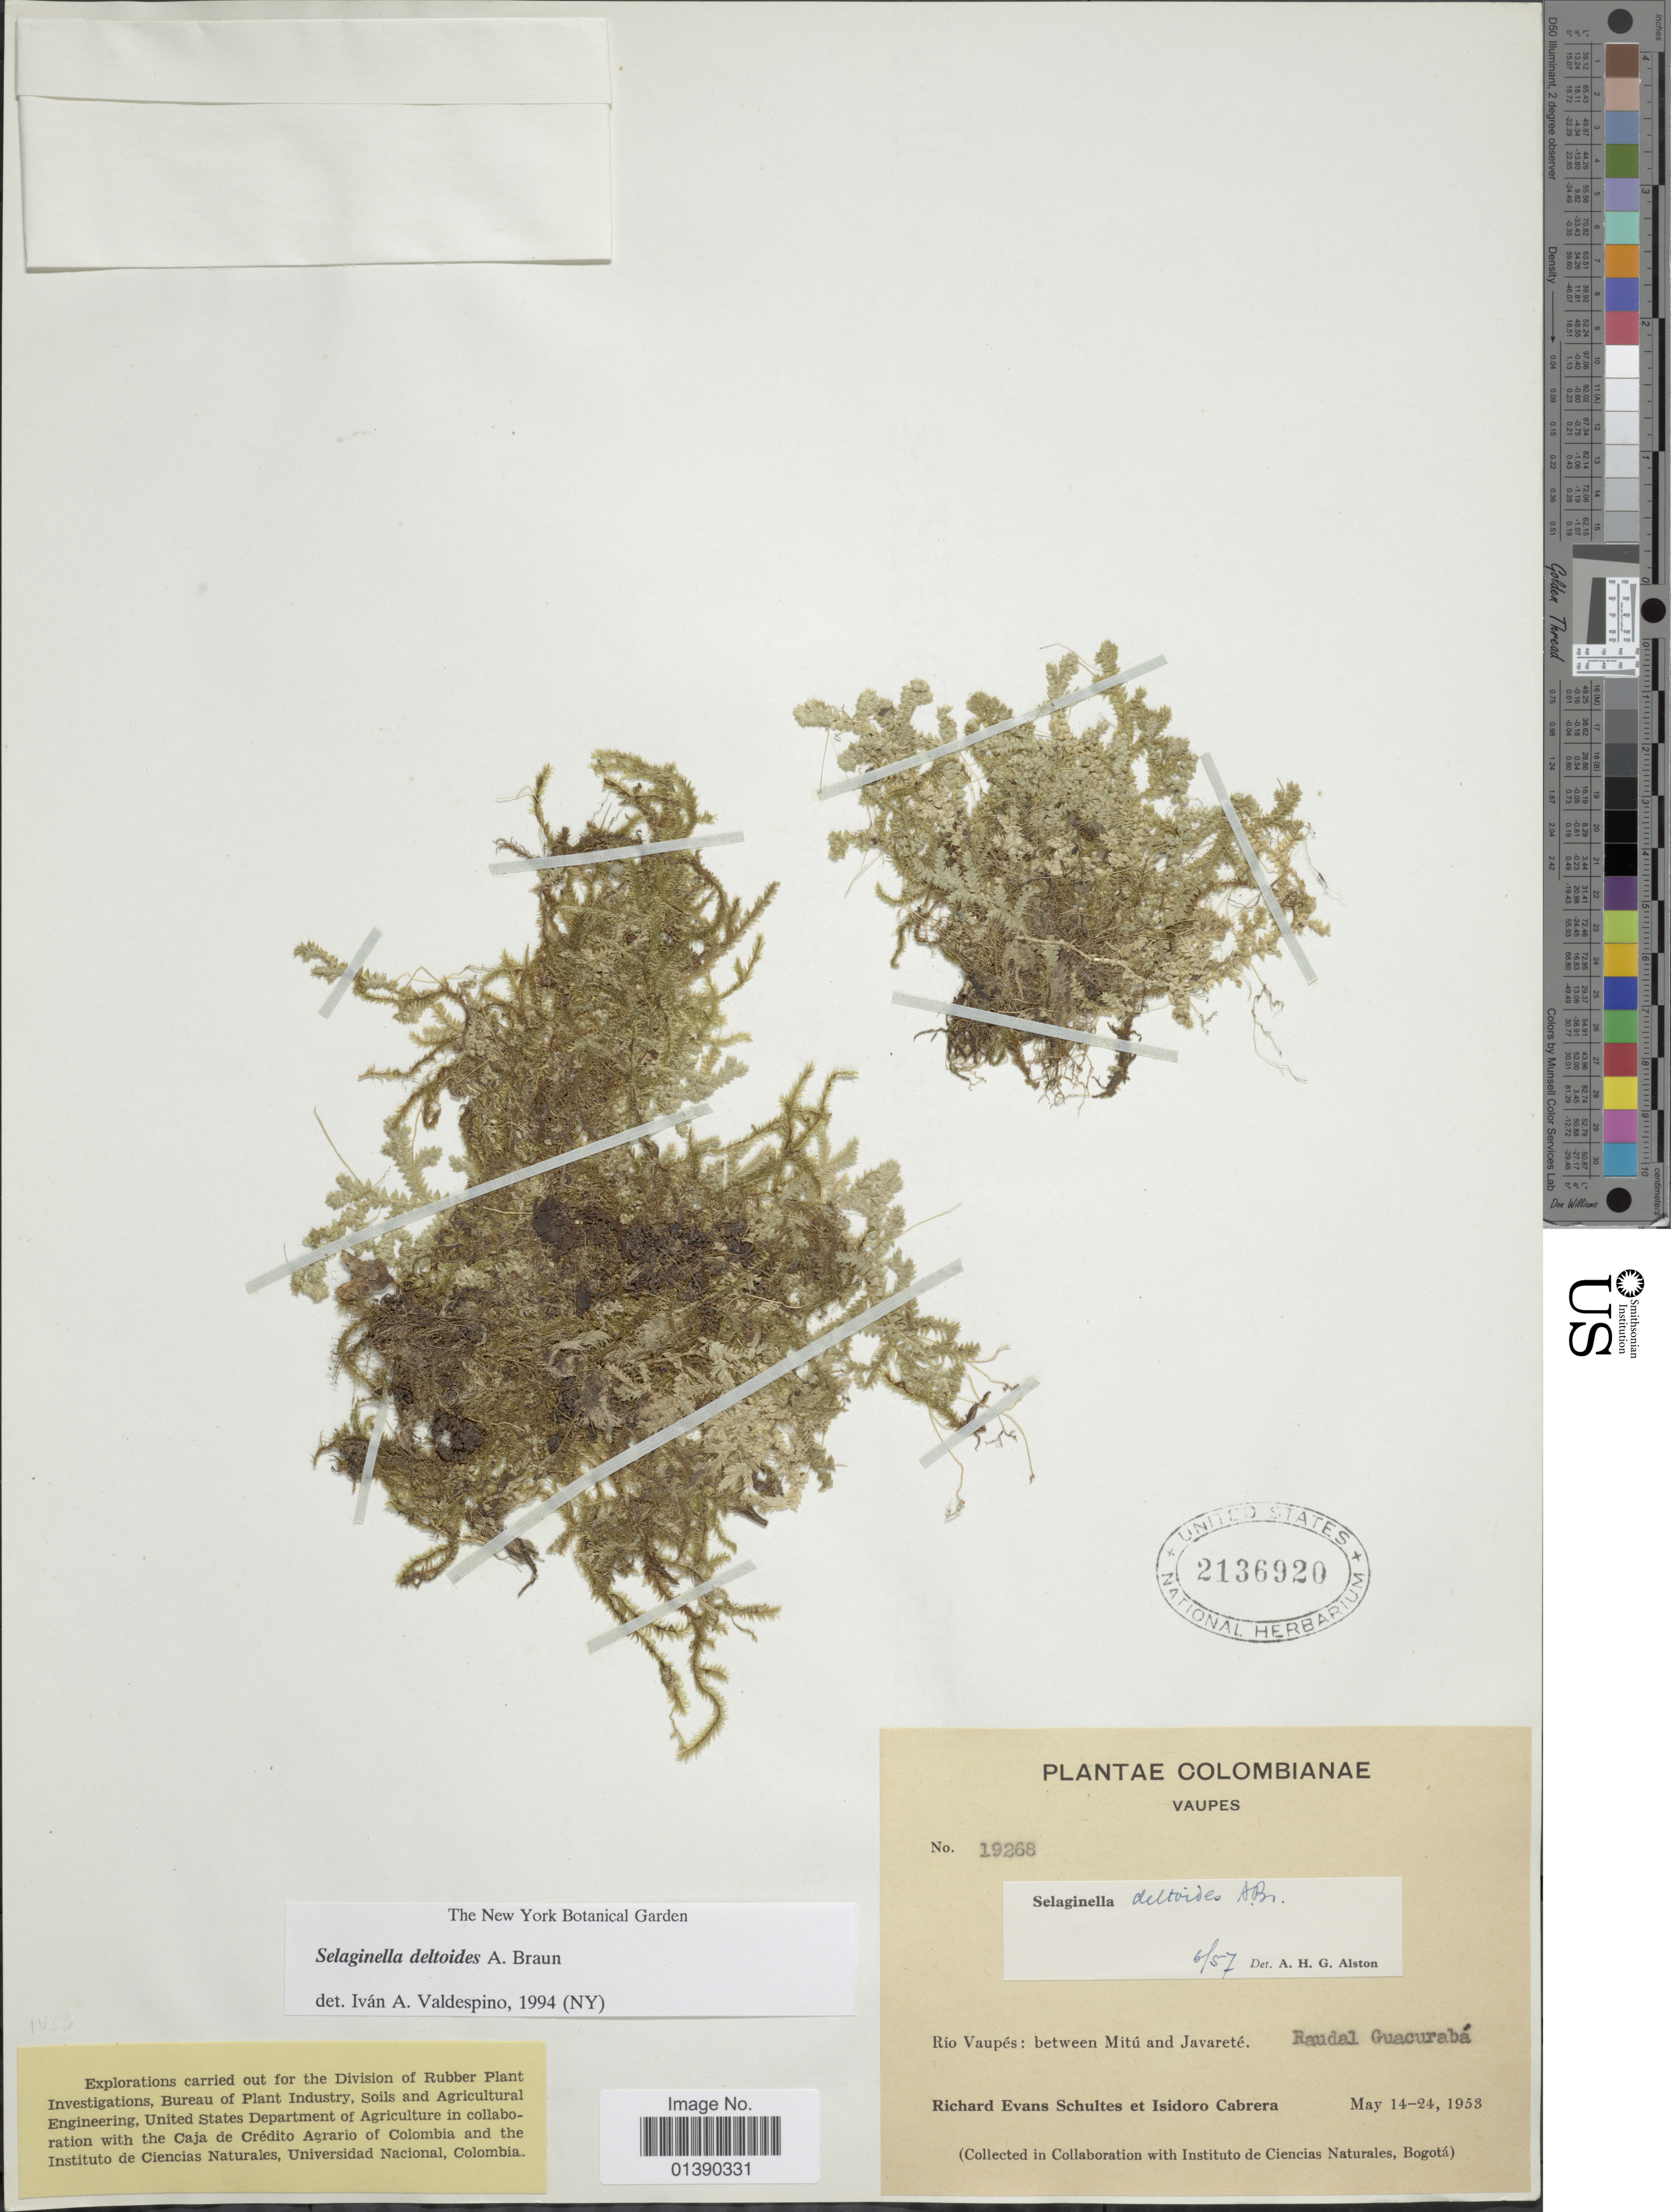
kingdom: Plantae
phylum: Tracheophyta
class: Lycopodiopsida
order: Selaginellales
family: Selaginellaceae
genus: Selaginella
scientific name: Selaginella deltoides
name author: A. Br.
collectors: R. E. Schultes & I. Cabrera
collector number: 19268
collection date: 1953-05-14/1953-05-24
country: Colombia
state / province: Vaupés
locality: Rio Vauoes: between Mitu and Javarete, raudal Guacurabá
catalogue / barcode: US 2136920